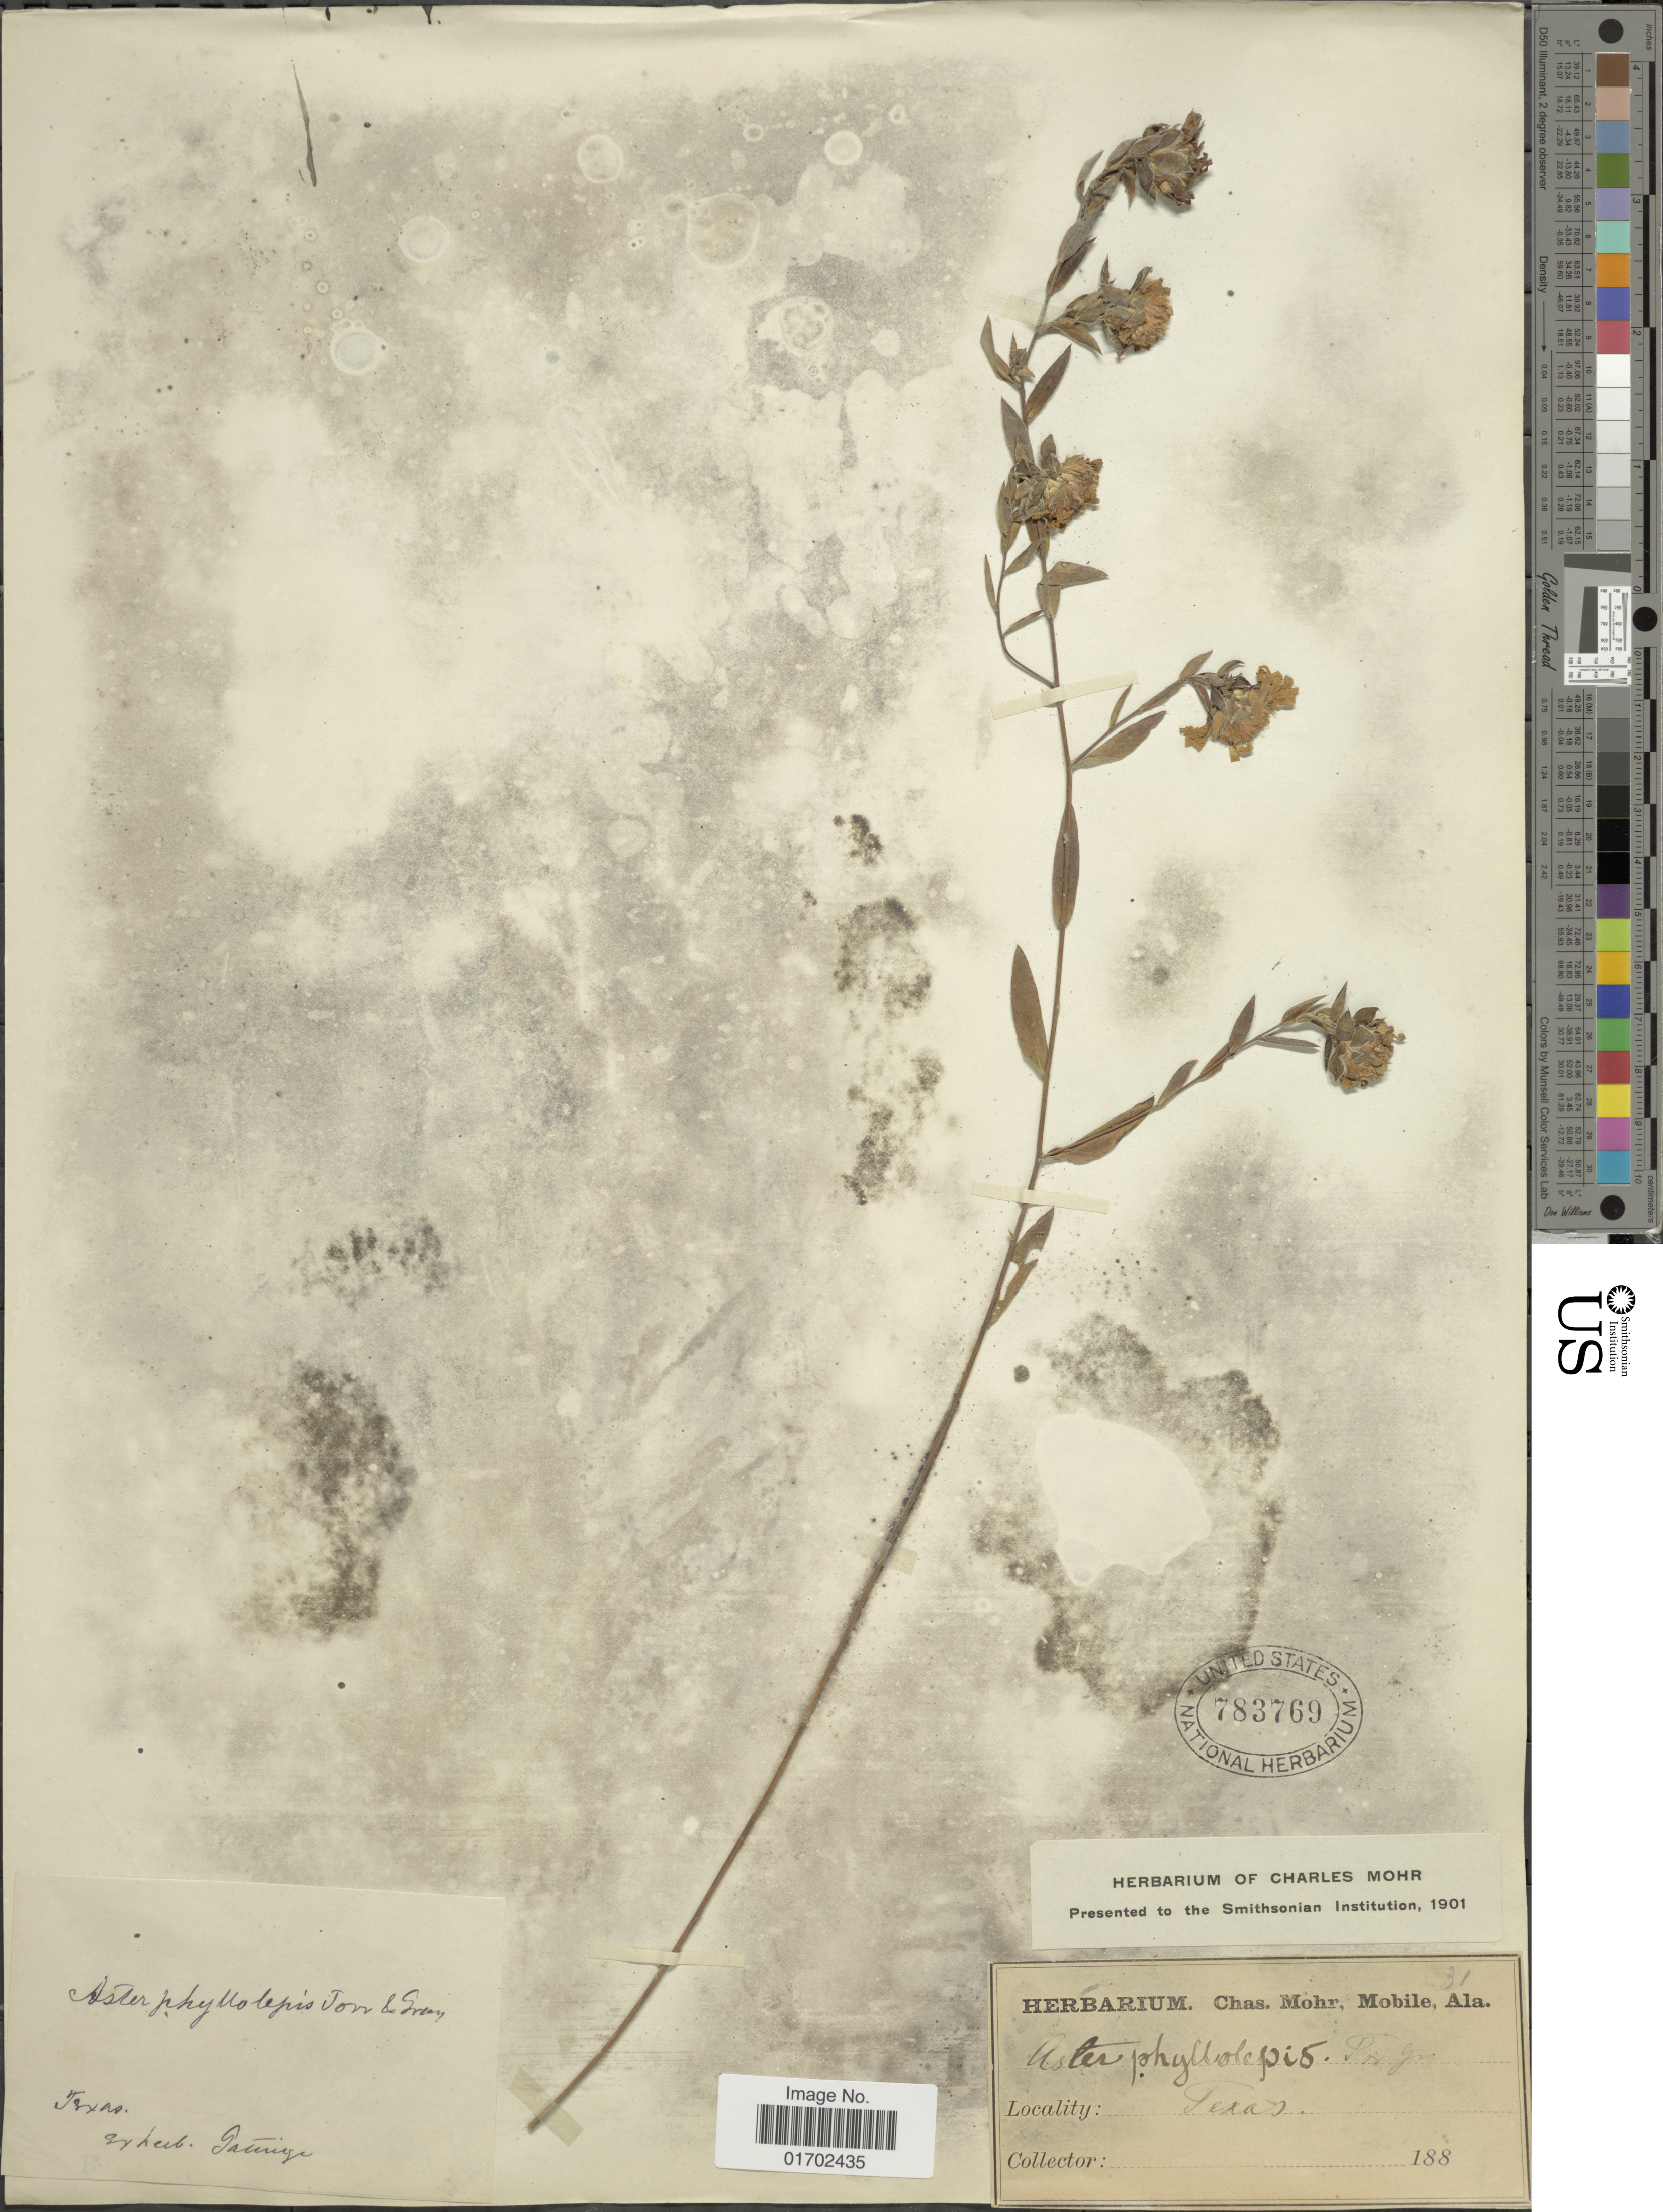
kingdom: Plantae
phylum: Tracheophyta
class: Magnoliopsida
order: Asterales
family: Asteraceae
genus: Symphyotrichum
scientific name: Symphyotrichum pratense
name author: (Raf.) G.L. Nesom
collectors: ex herb. Gattinger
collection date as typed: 188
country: United States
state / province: Texas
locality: Texas.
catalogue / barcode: US 783769